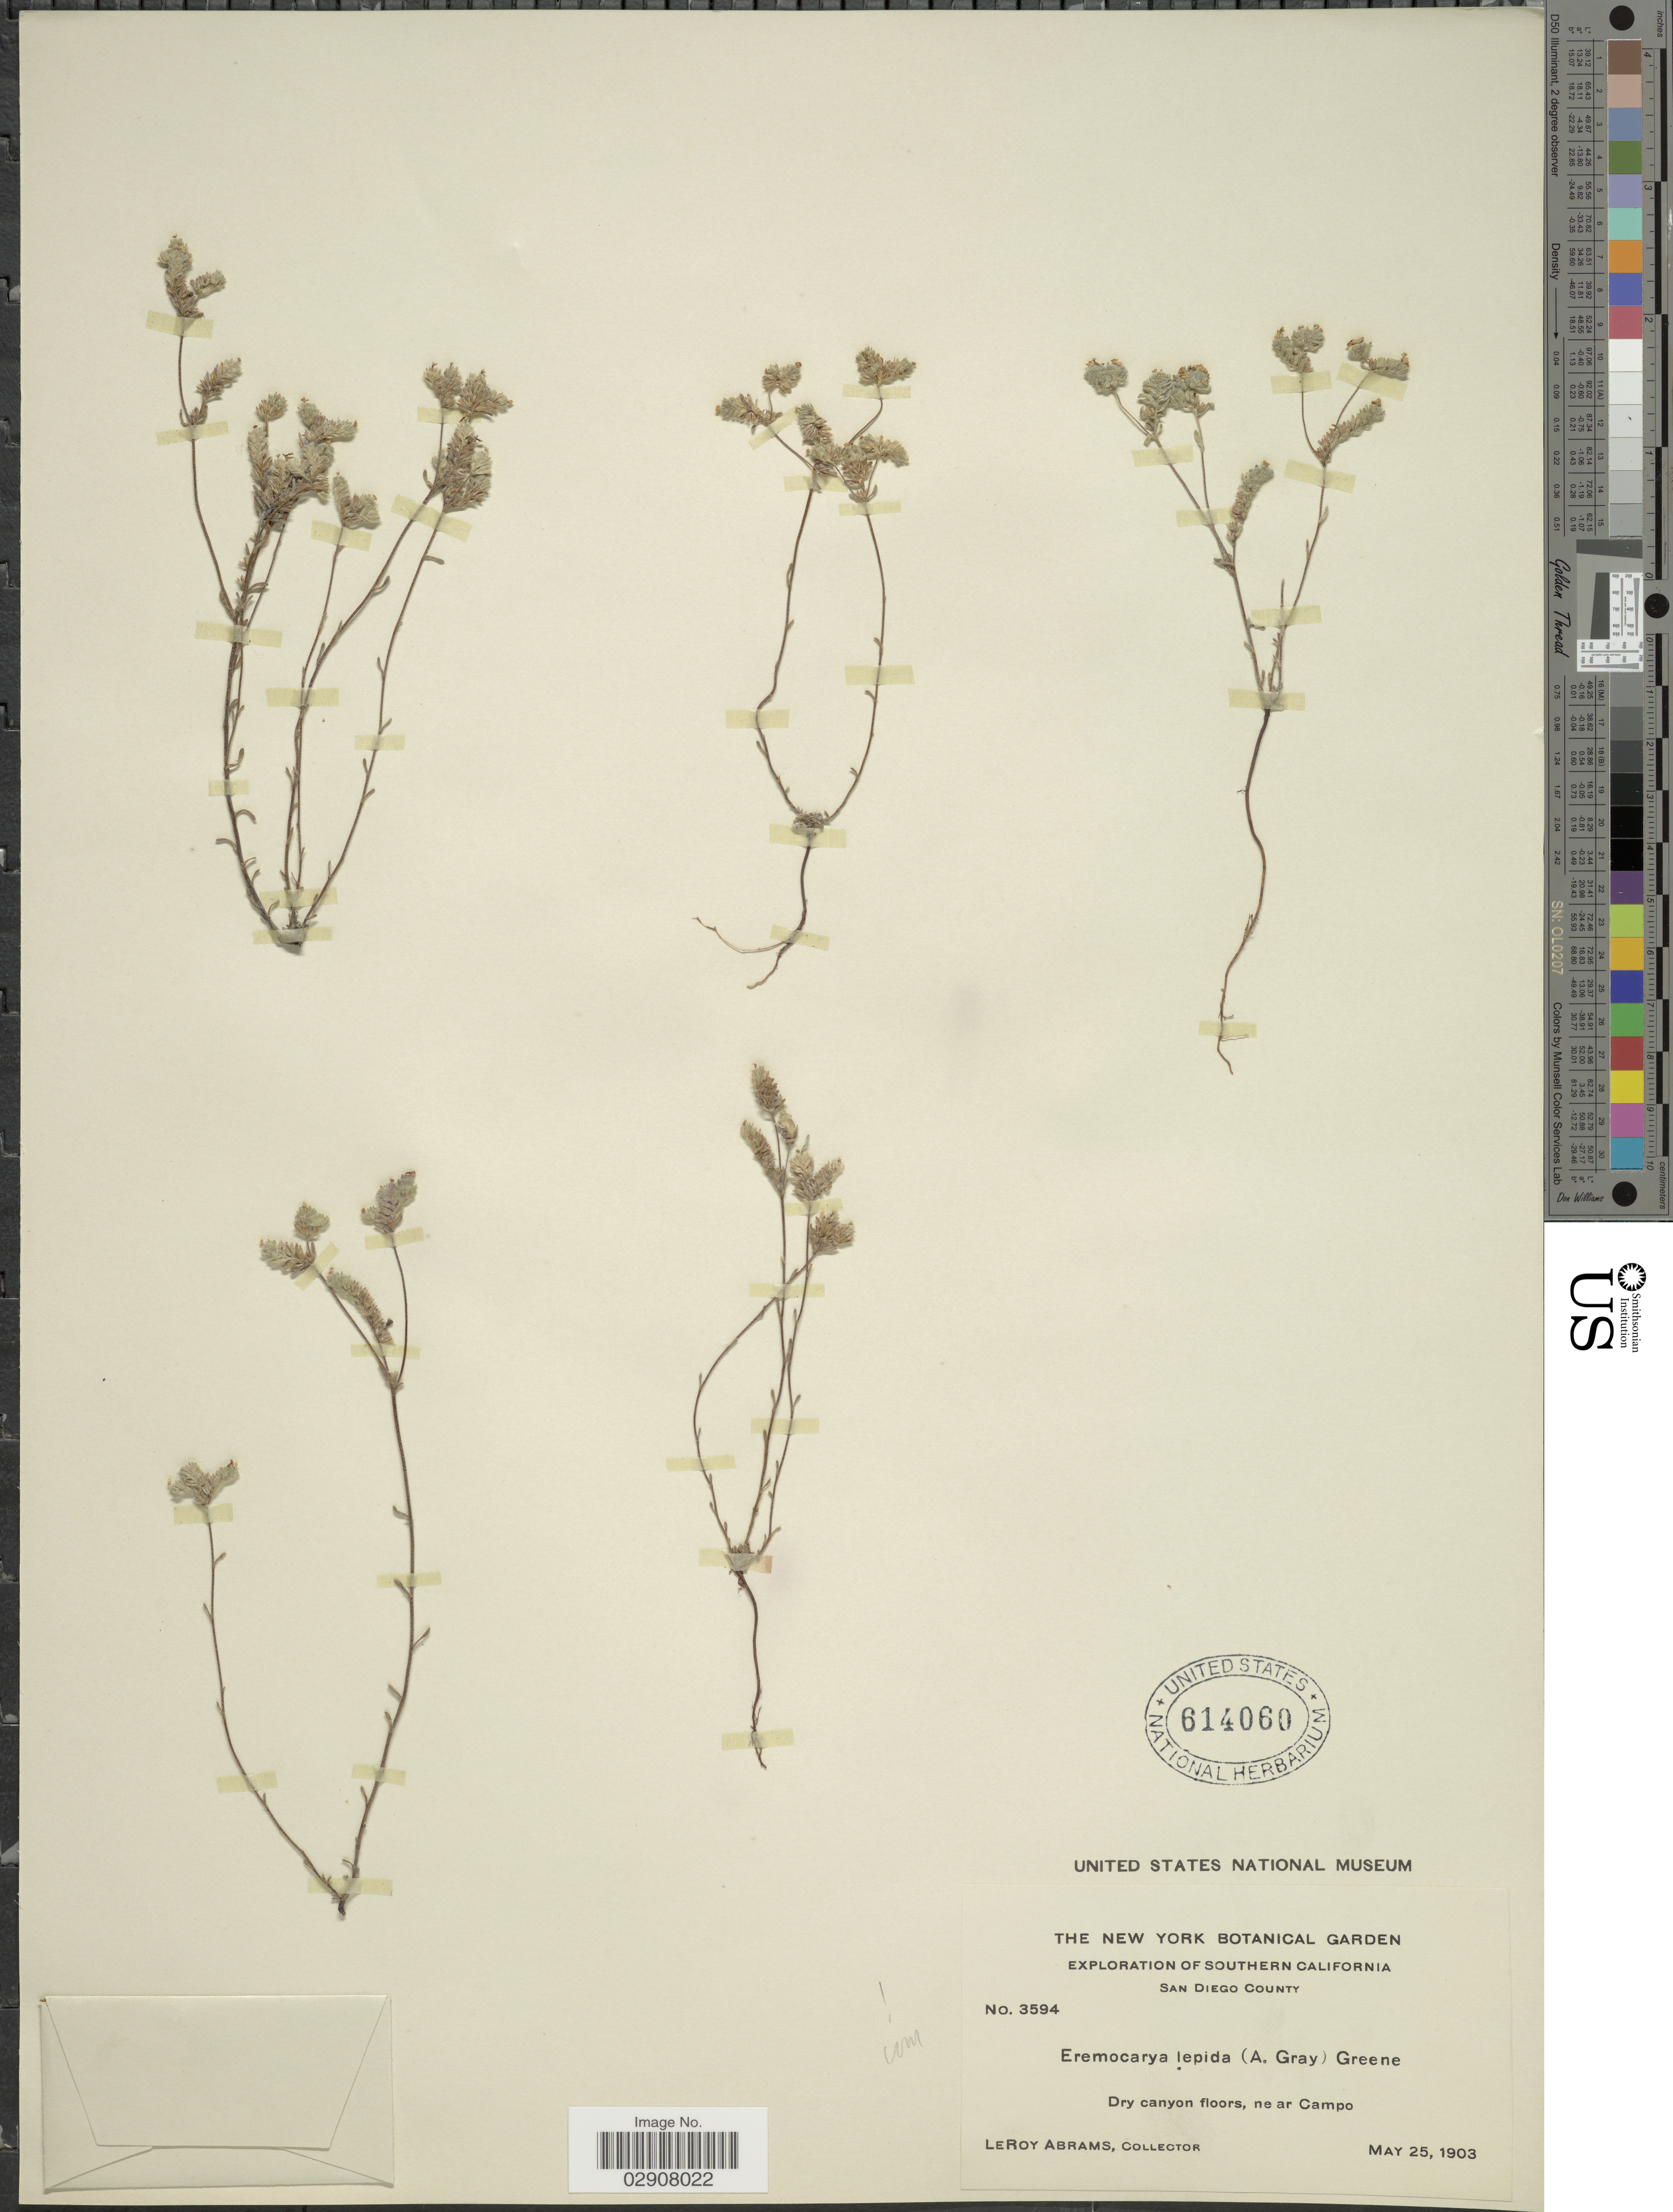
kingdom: Plantae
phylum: Tracheophyta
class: Magnoliopsida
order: Boraginales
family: Boraginaceae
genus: Cryptantha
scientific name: Cryptantha micrantha var. lepida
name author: (A. Gray) I.M. Johnst.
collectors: L. Abrams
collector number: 3594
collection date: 1903-05-25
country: United States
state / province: California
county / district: San Diego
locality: Southern California, Dry canyon floors, near Campo.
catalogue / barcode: US 614060